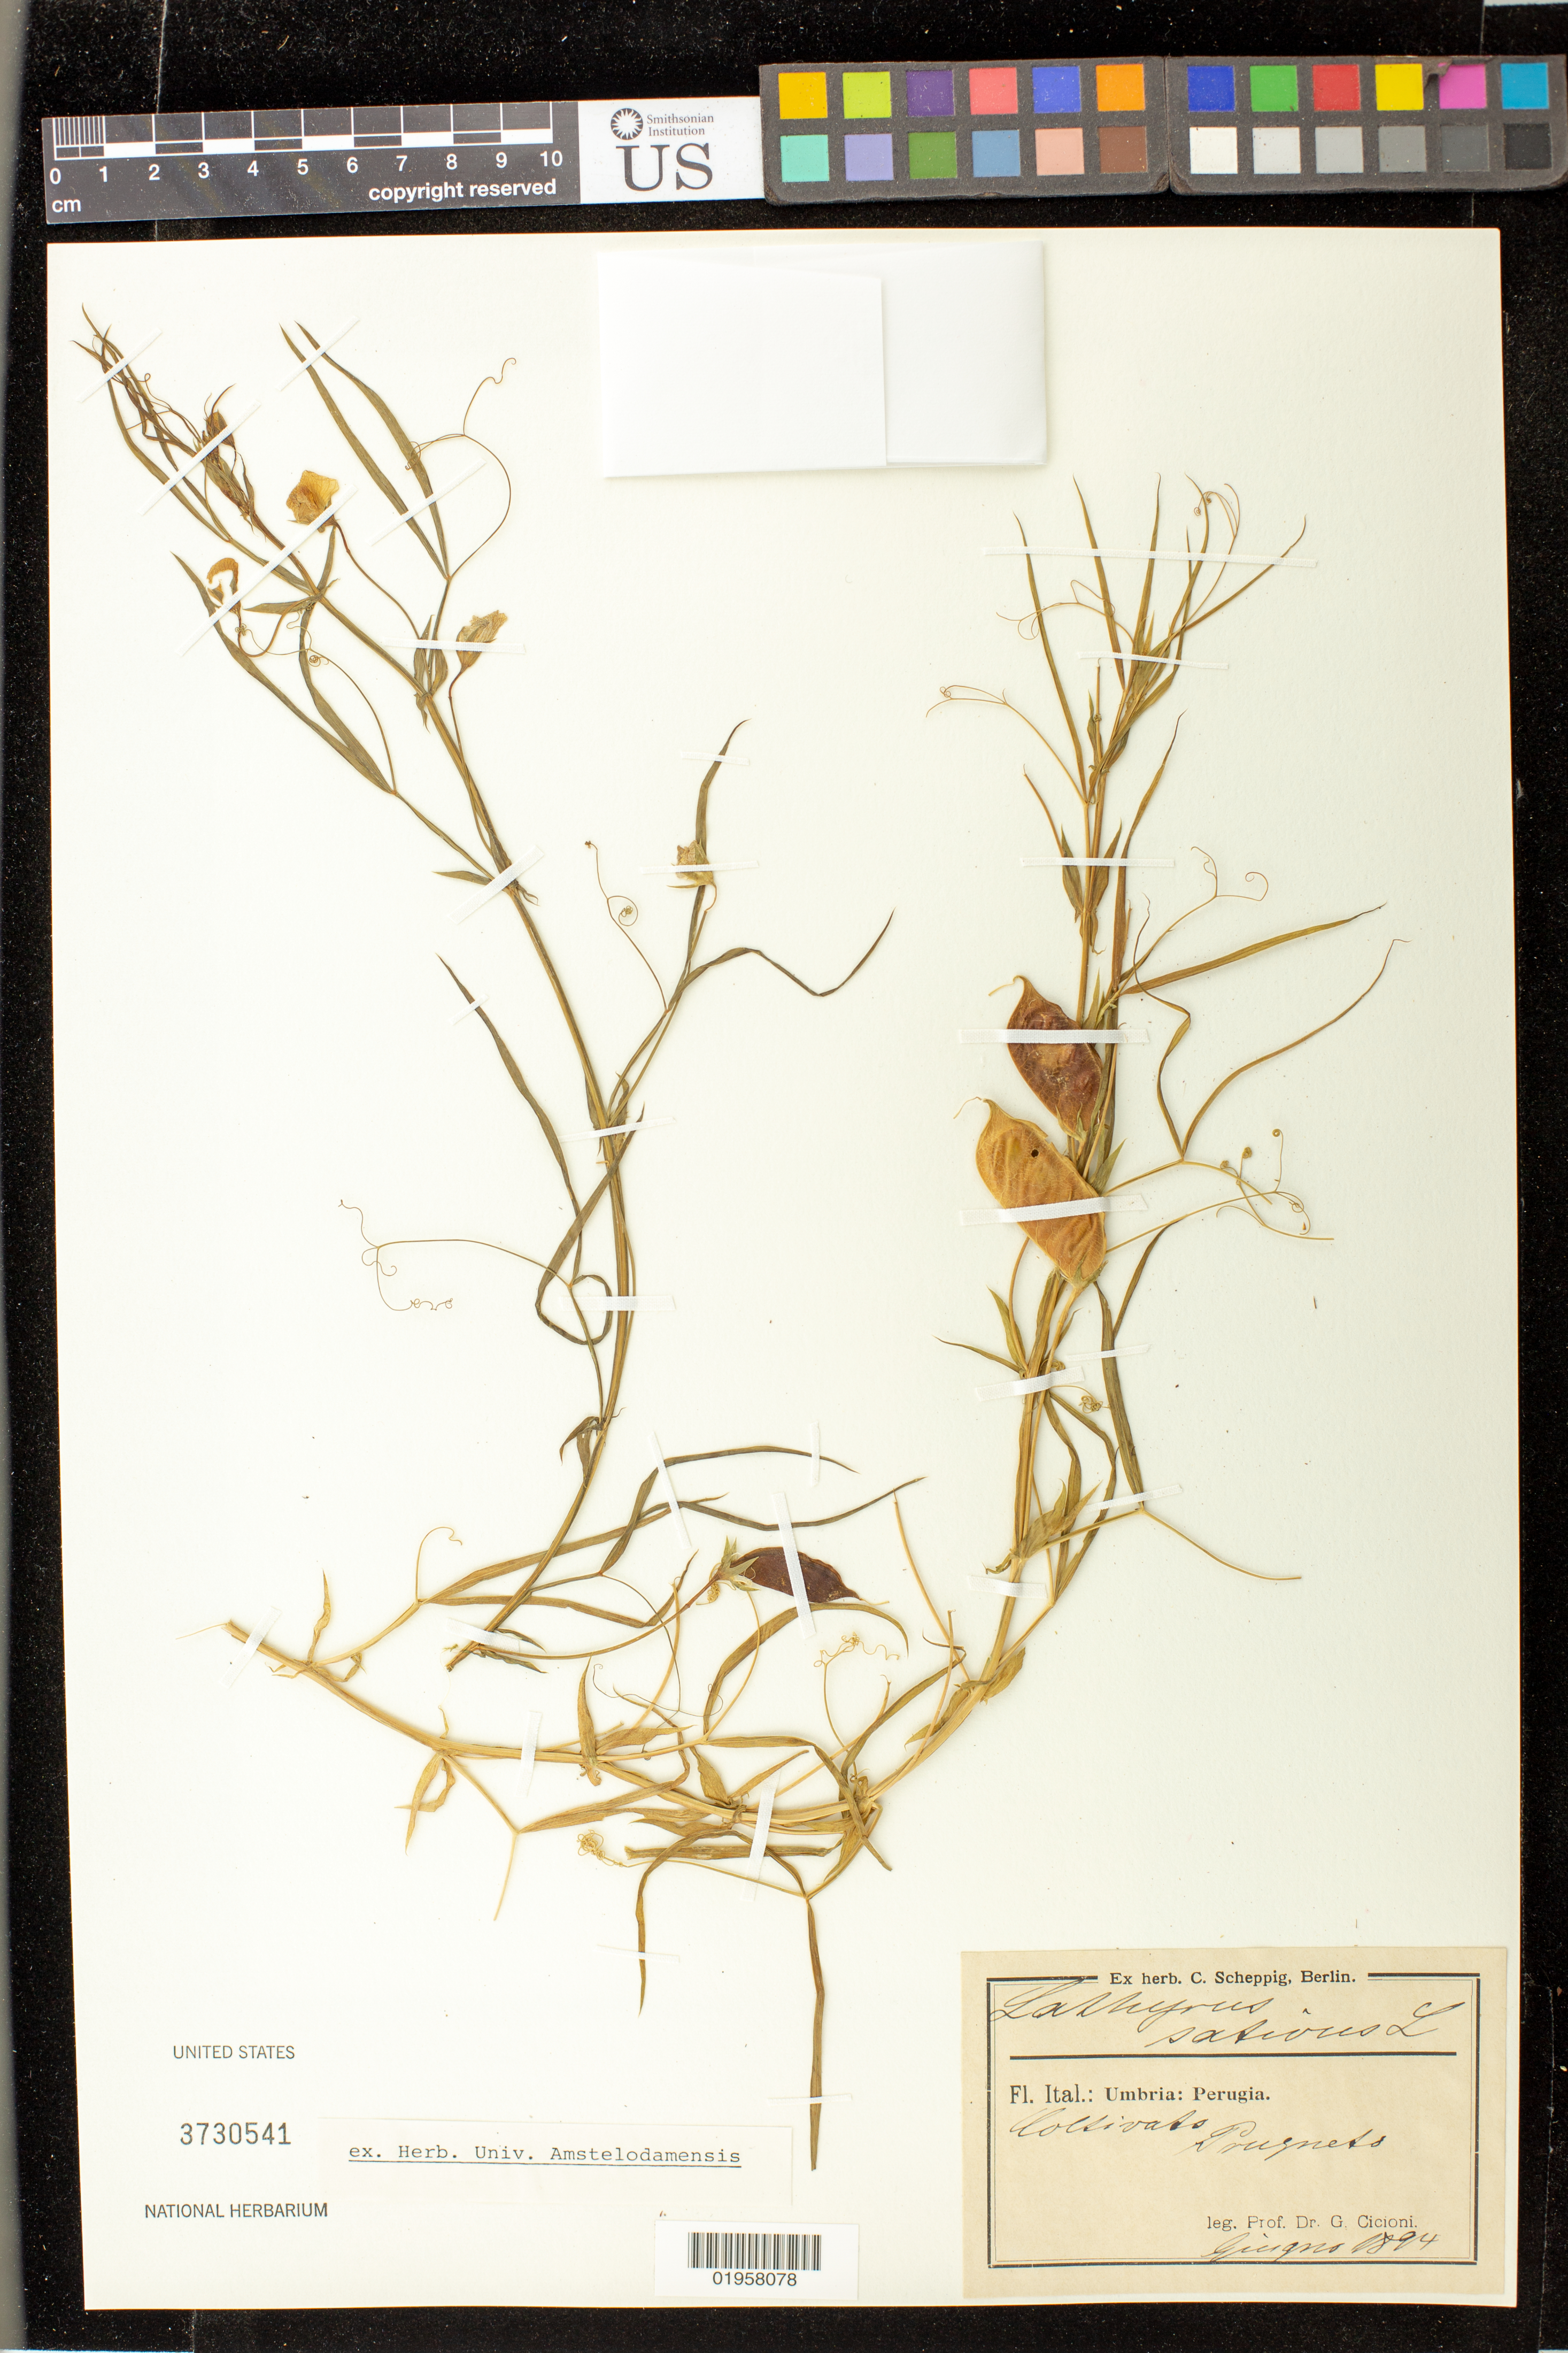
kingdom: Plantae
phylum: Tracheophyta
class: Magnoliopsida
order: Fabales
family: Fabaceae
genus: Lathyrus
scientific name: Lathyrus sativus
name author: L.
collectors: G. Cicioni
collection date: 1894-06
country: Italy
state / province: Umbria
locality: Umbria: Perugia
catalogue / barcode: US 3730541